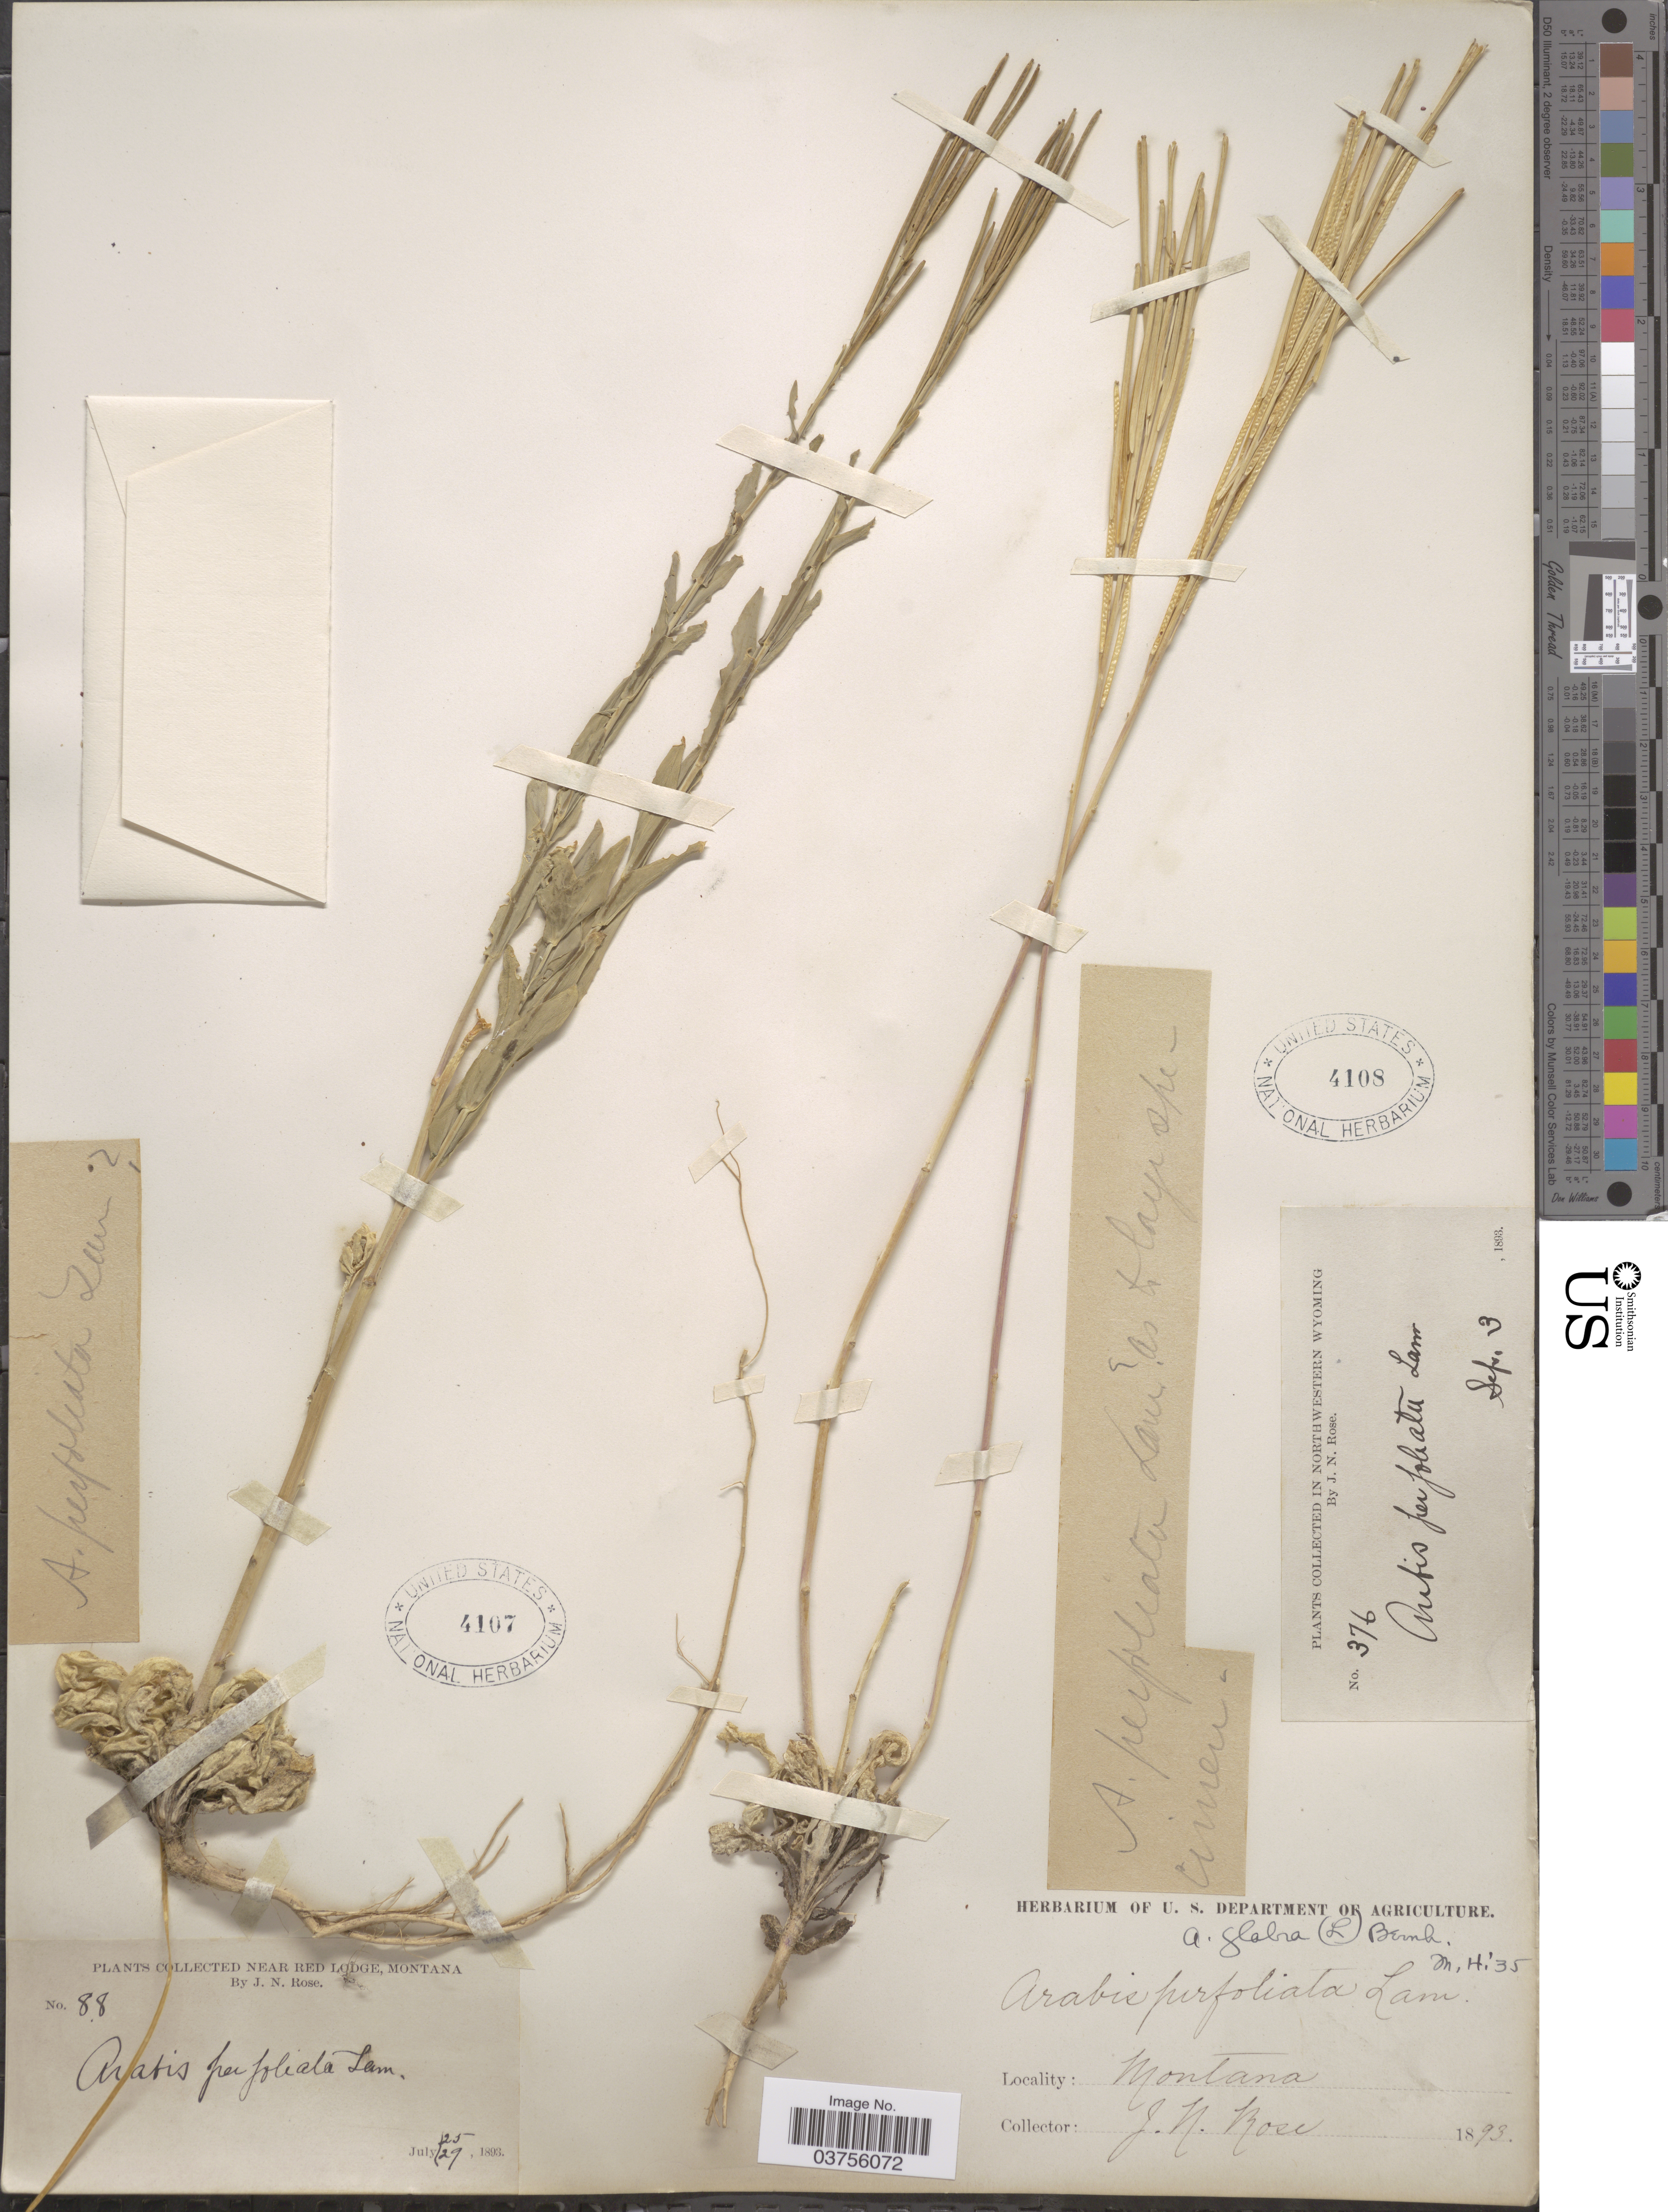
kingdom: Plantae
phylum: Tracheophyta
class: Magnoliopsida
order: Brassicales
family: Brassicaceae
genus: Turritis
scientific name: Turritis glabra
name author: L.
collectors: J. N. Rose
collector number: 376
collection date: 1893-09-03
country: United States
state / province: Wyoming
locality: Northwestern Wyoming.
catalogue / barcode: US 4108-2